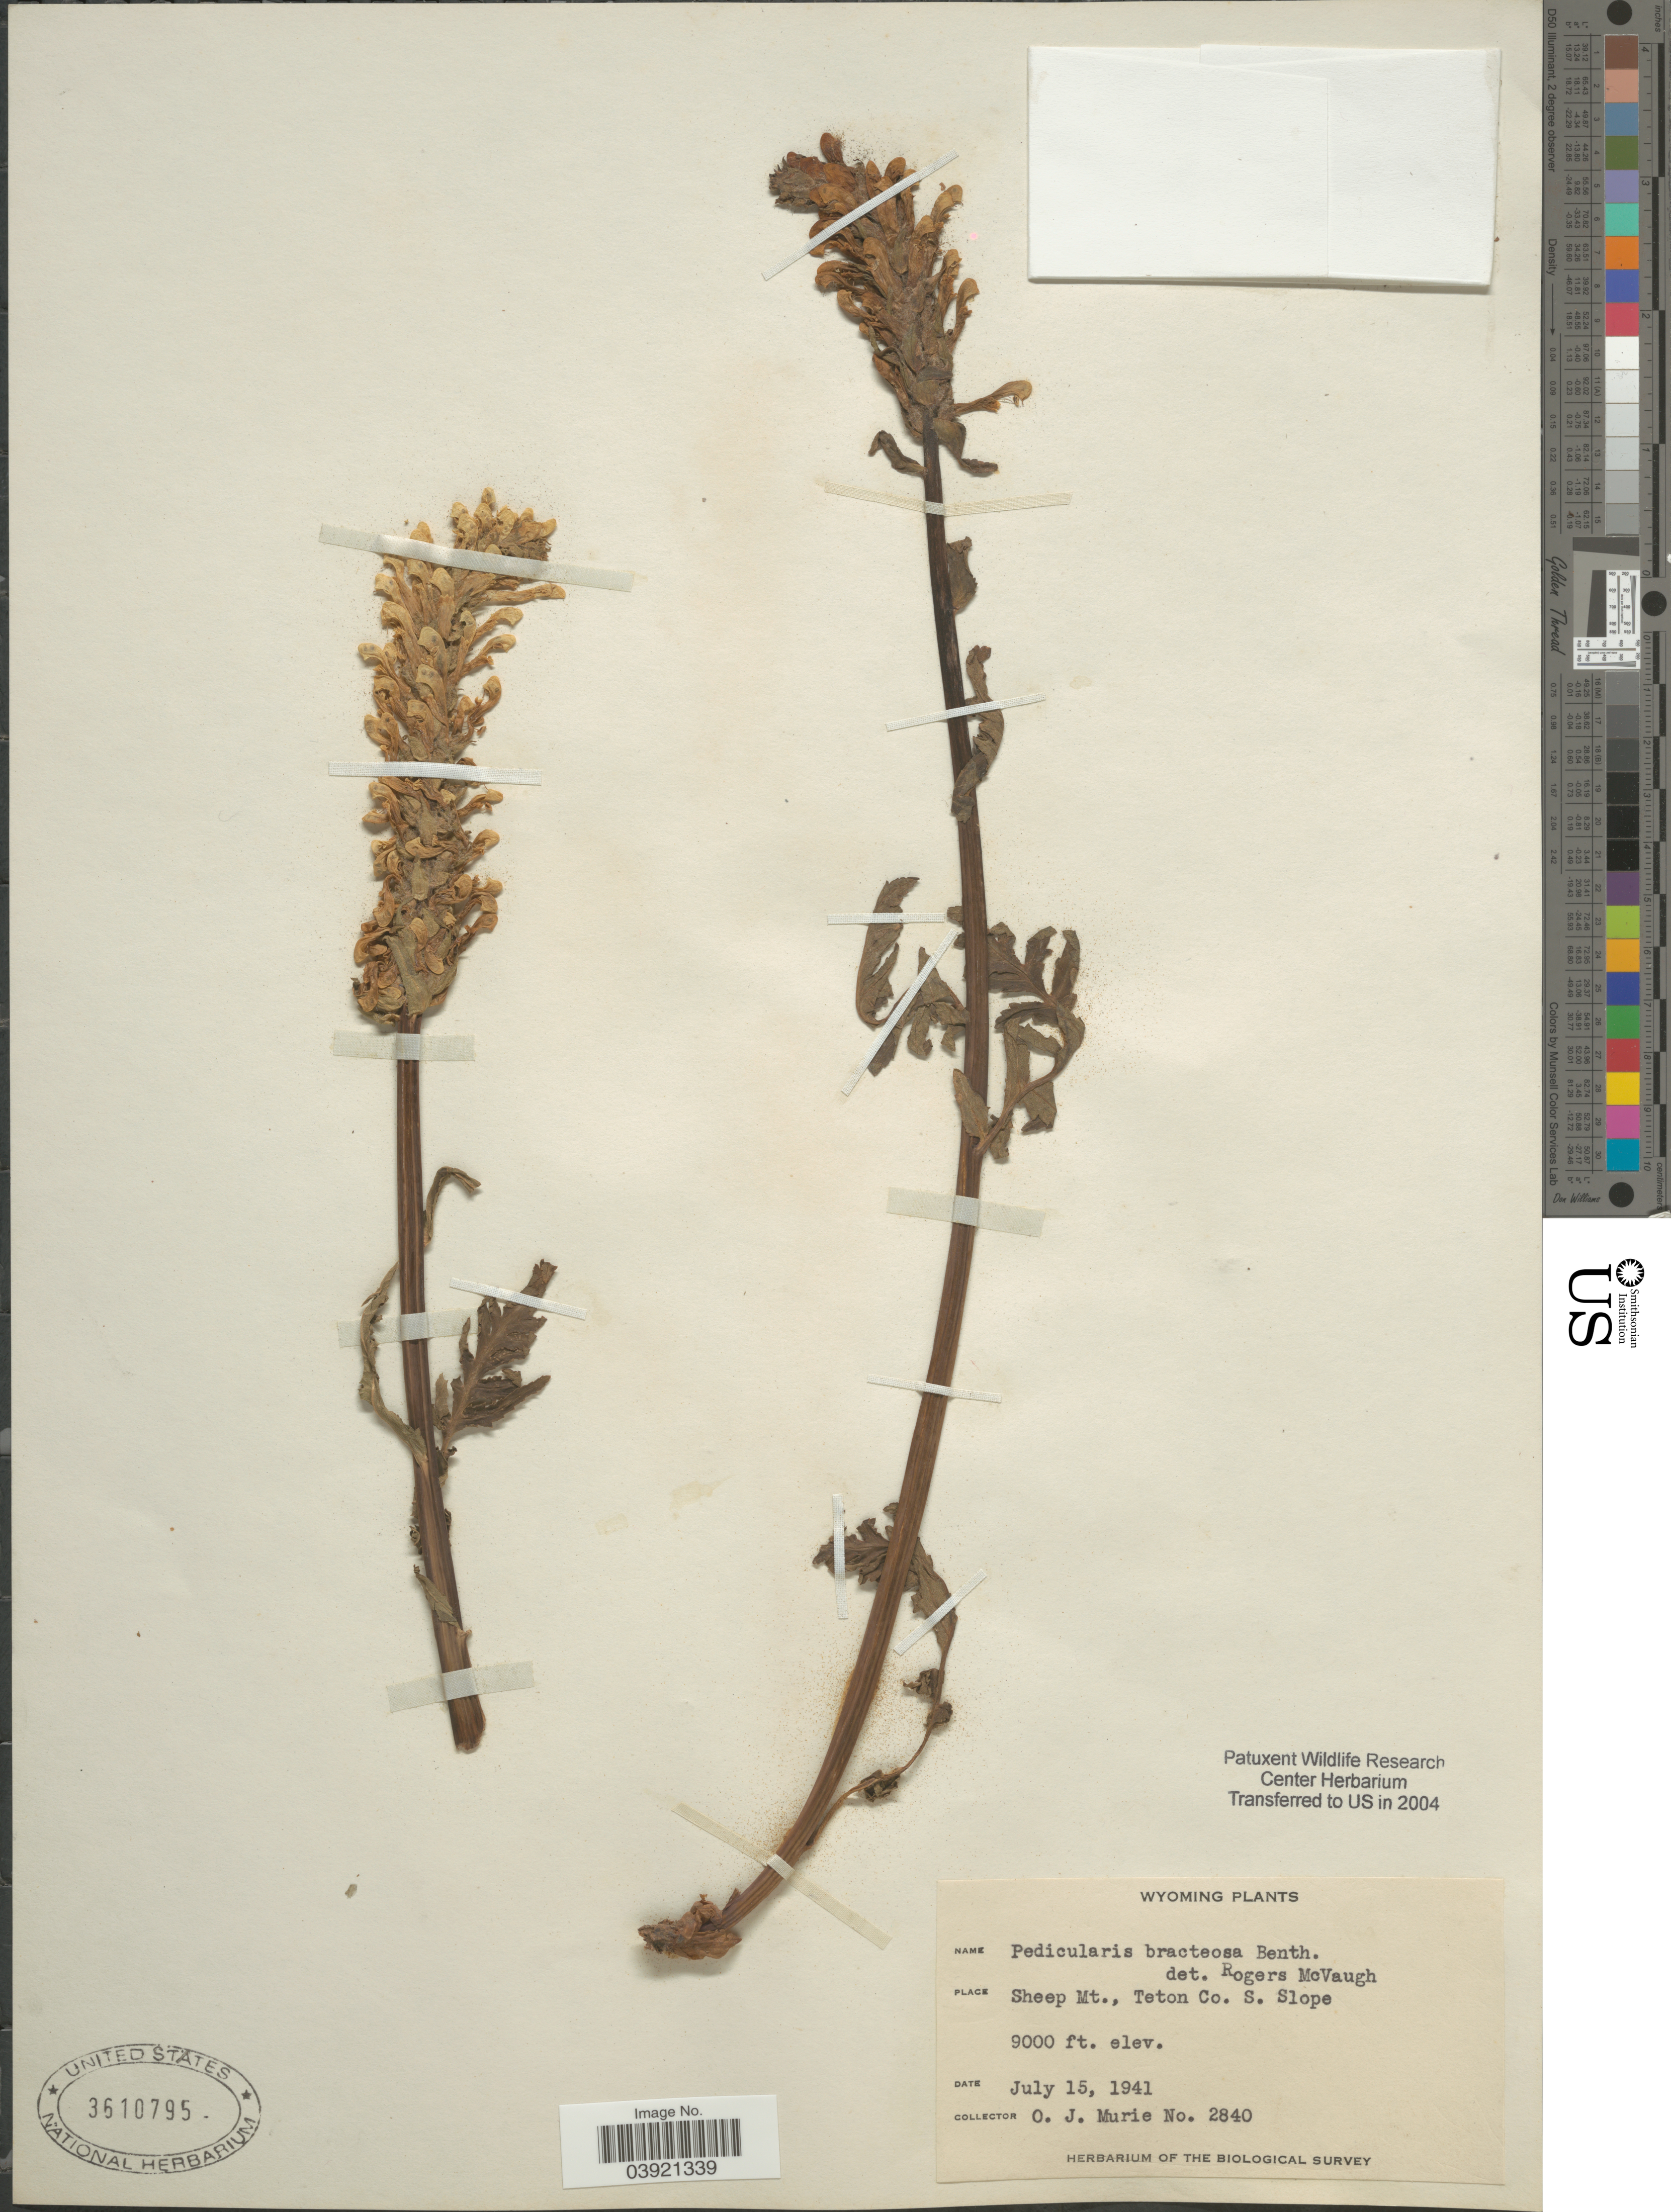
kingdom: Plantae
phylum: Tracheophyta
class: Magnoliopsida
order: Lamiales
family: Orobanchaceae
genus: Pedicularis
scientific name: Pedicularis bracteosa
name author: Benth.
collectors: O. Murie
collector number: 2840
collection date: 1941-07-15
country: United States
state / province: Wyoming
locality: Sheep Mt., Teton Co. S. Slope.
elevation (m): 2743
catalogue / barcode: US 3610795